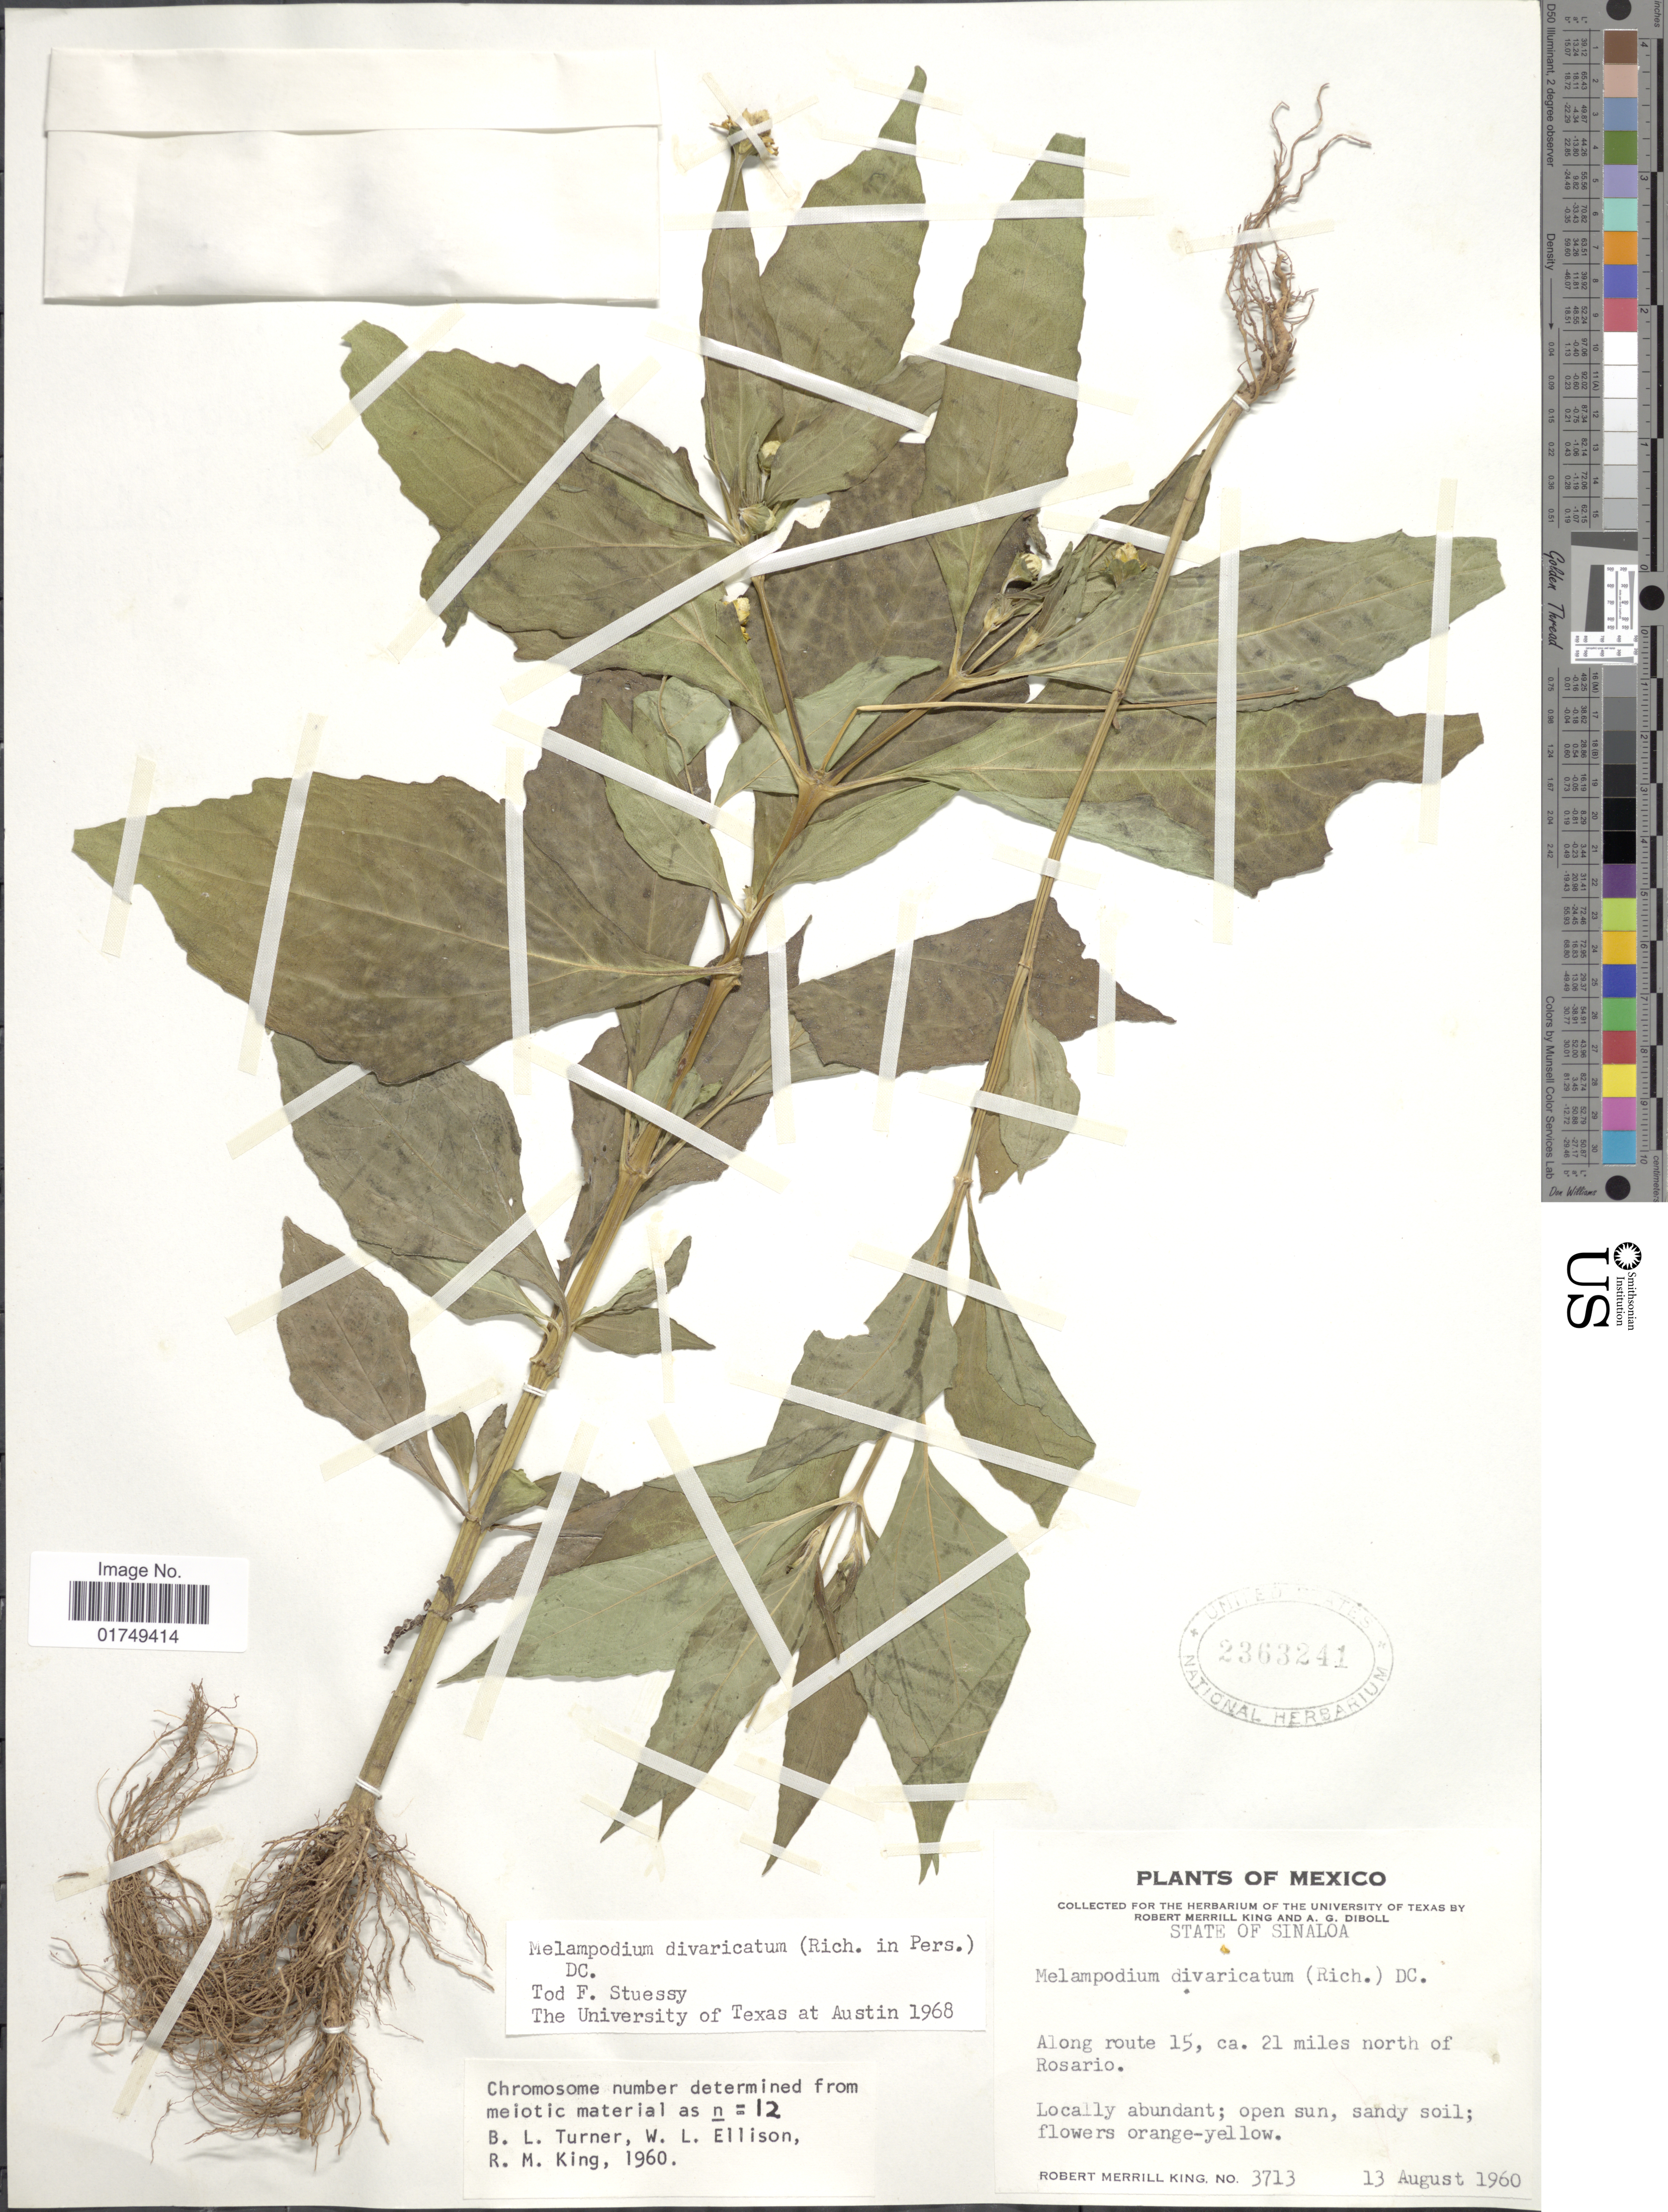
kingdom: Plantae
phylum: Tracheophyta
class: Magnoliopsida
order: Asterales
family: Asteraceae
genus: Melampodium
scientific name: Melampodium divaricatum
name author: (Rich.) DC.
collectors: R. M. King & A. Diboll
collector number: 3713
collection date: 1960-08-13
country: Mexico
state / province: Sinaloa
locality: Along route 15, ca 21 miles north of Rosario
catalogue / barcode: US 2363241